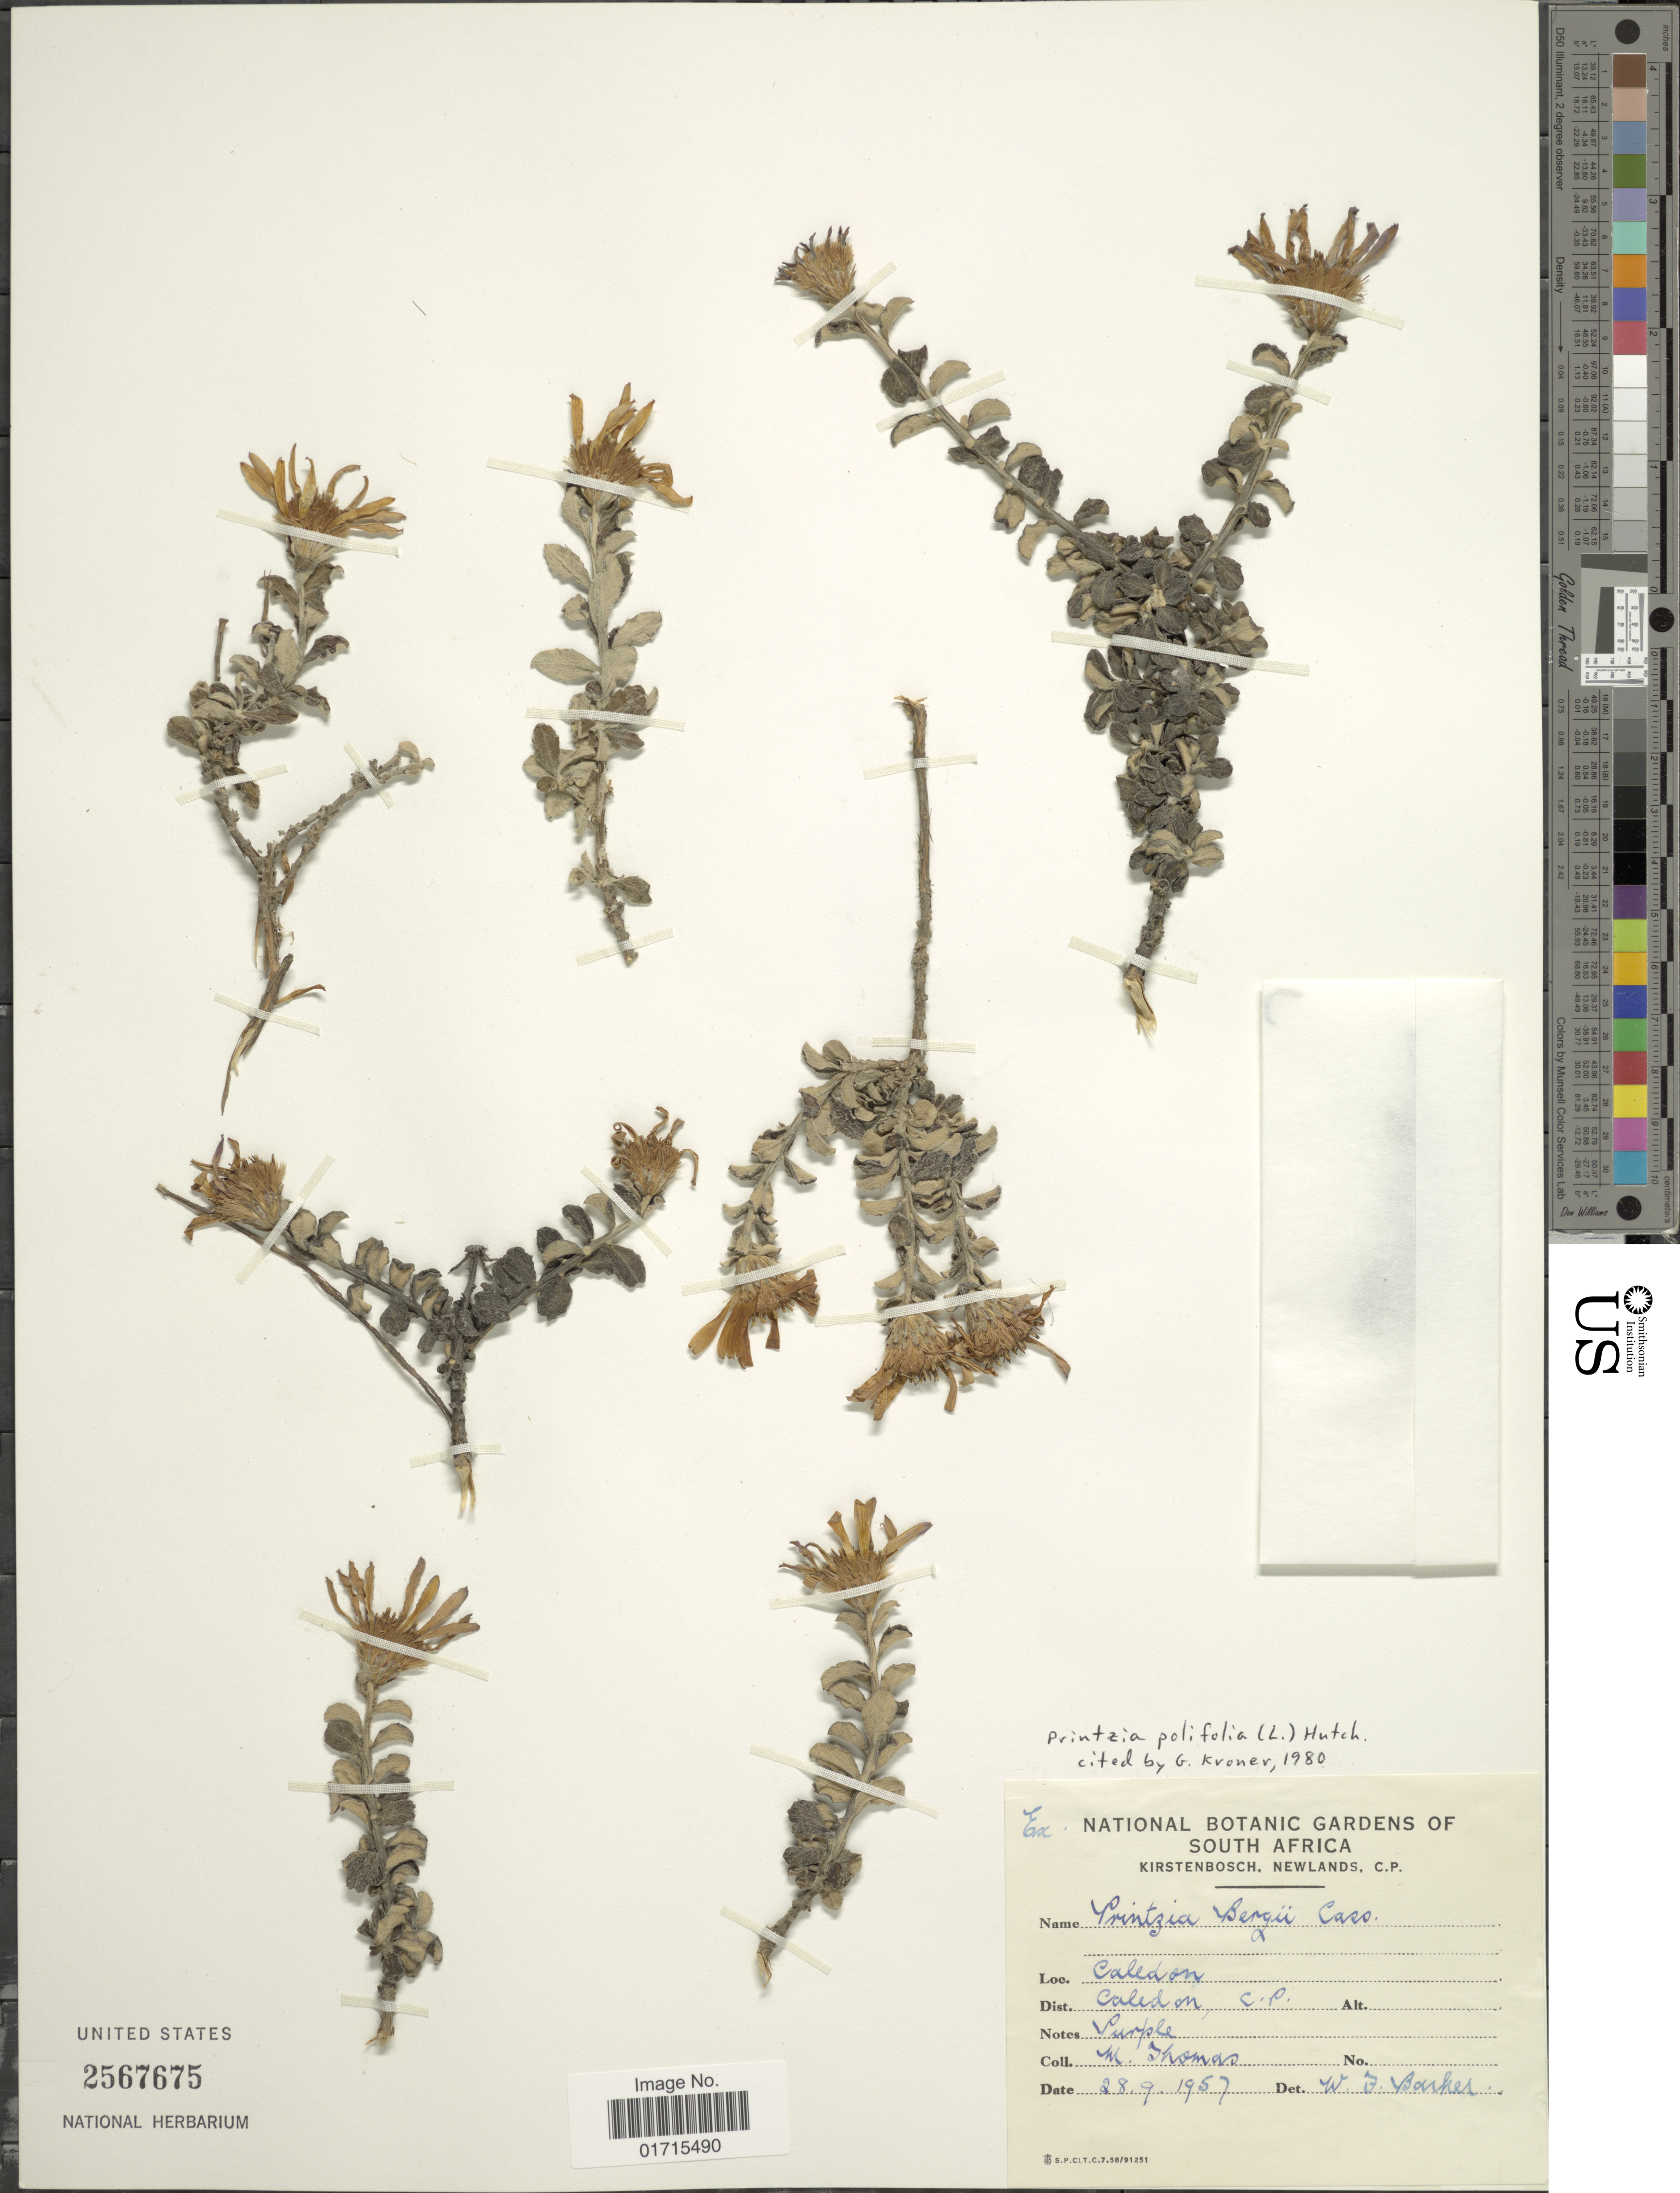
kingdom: Plantae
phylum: Tracheophyta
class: Magnoliopsida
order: Asterales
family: Asteraceae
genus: Printzia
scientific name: Printzia polifolia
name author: (L.) Hutch.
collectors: M. B. Thomas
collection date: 1957-09-28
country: South Africa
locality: South Africa. Caledon. Dist. Caledon, C. P.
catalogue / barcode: US 2567675